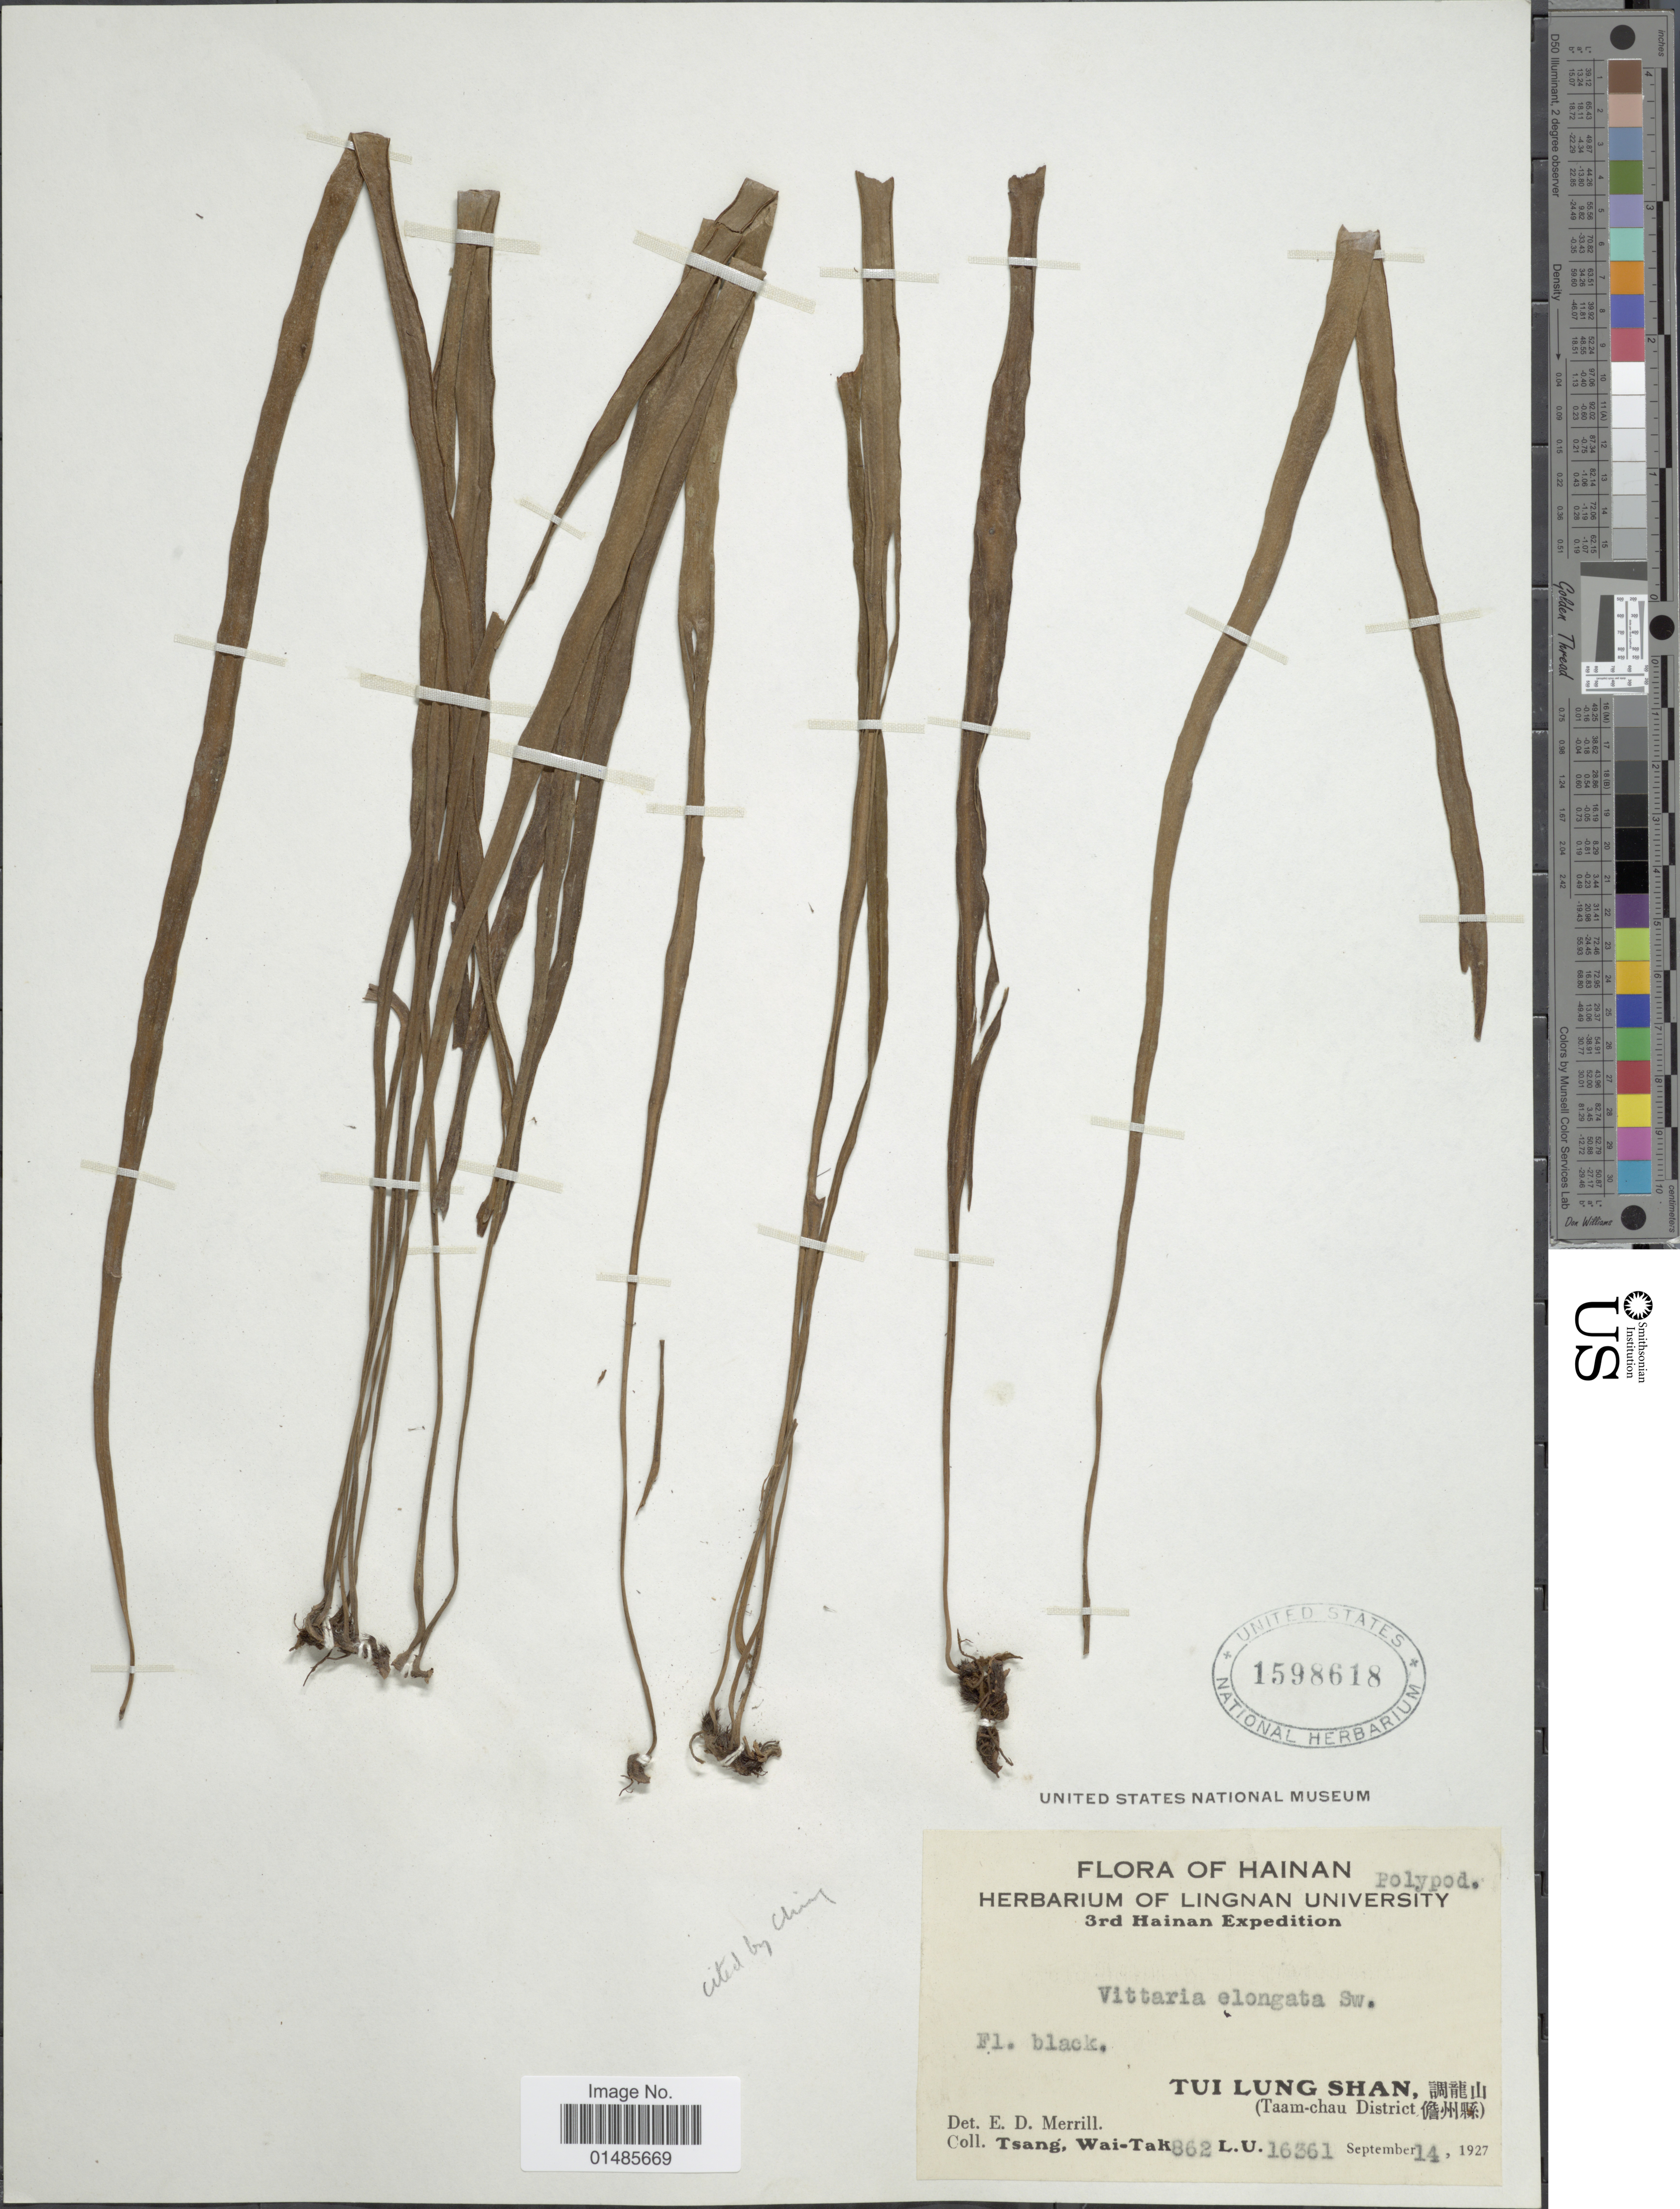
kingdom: Plantae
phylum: Tracheophyta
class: Polypodiopsida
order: Polypodiales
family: Pteridaceae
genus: Haplopteris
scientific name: Haplopteris elongata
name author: (Sw.) Crane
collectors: W. T. Tsang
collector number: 862/16361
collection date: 1927-09-14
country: China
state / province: Hainan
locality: Tui Lung Shan, X. (Taam-chau District X).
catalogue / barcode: US 1598618